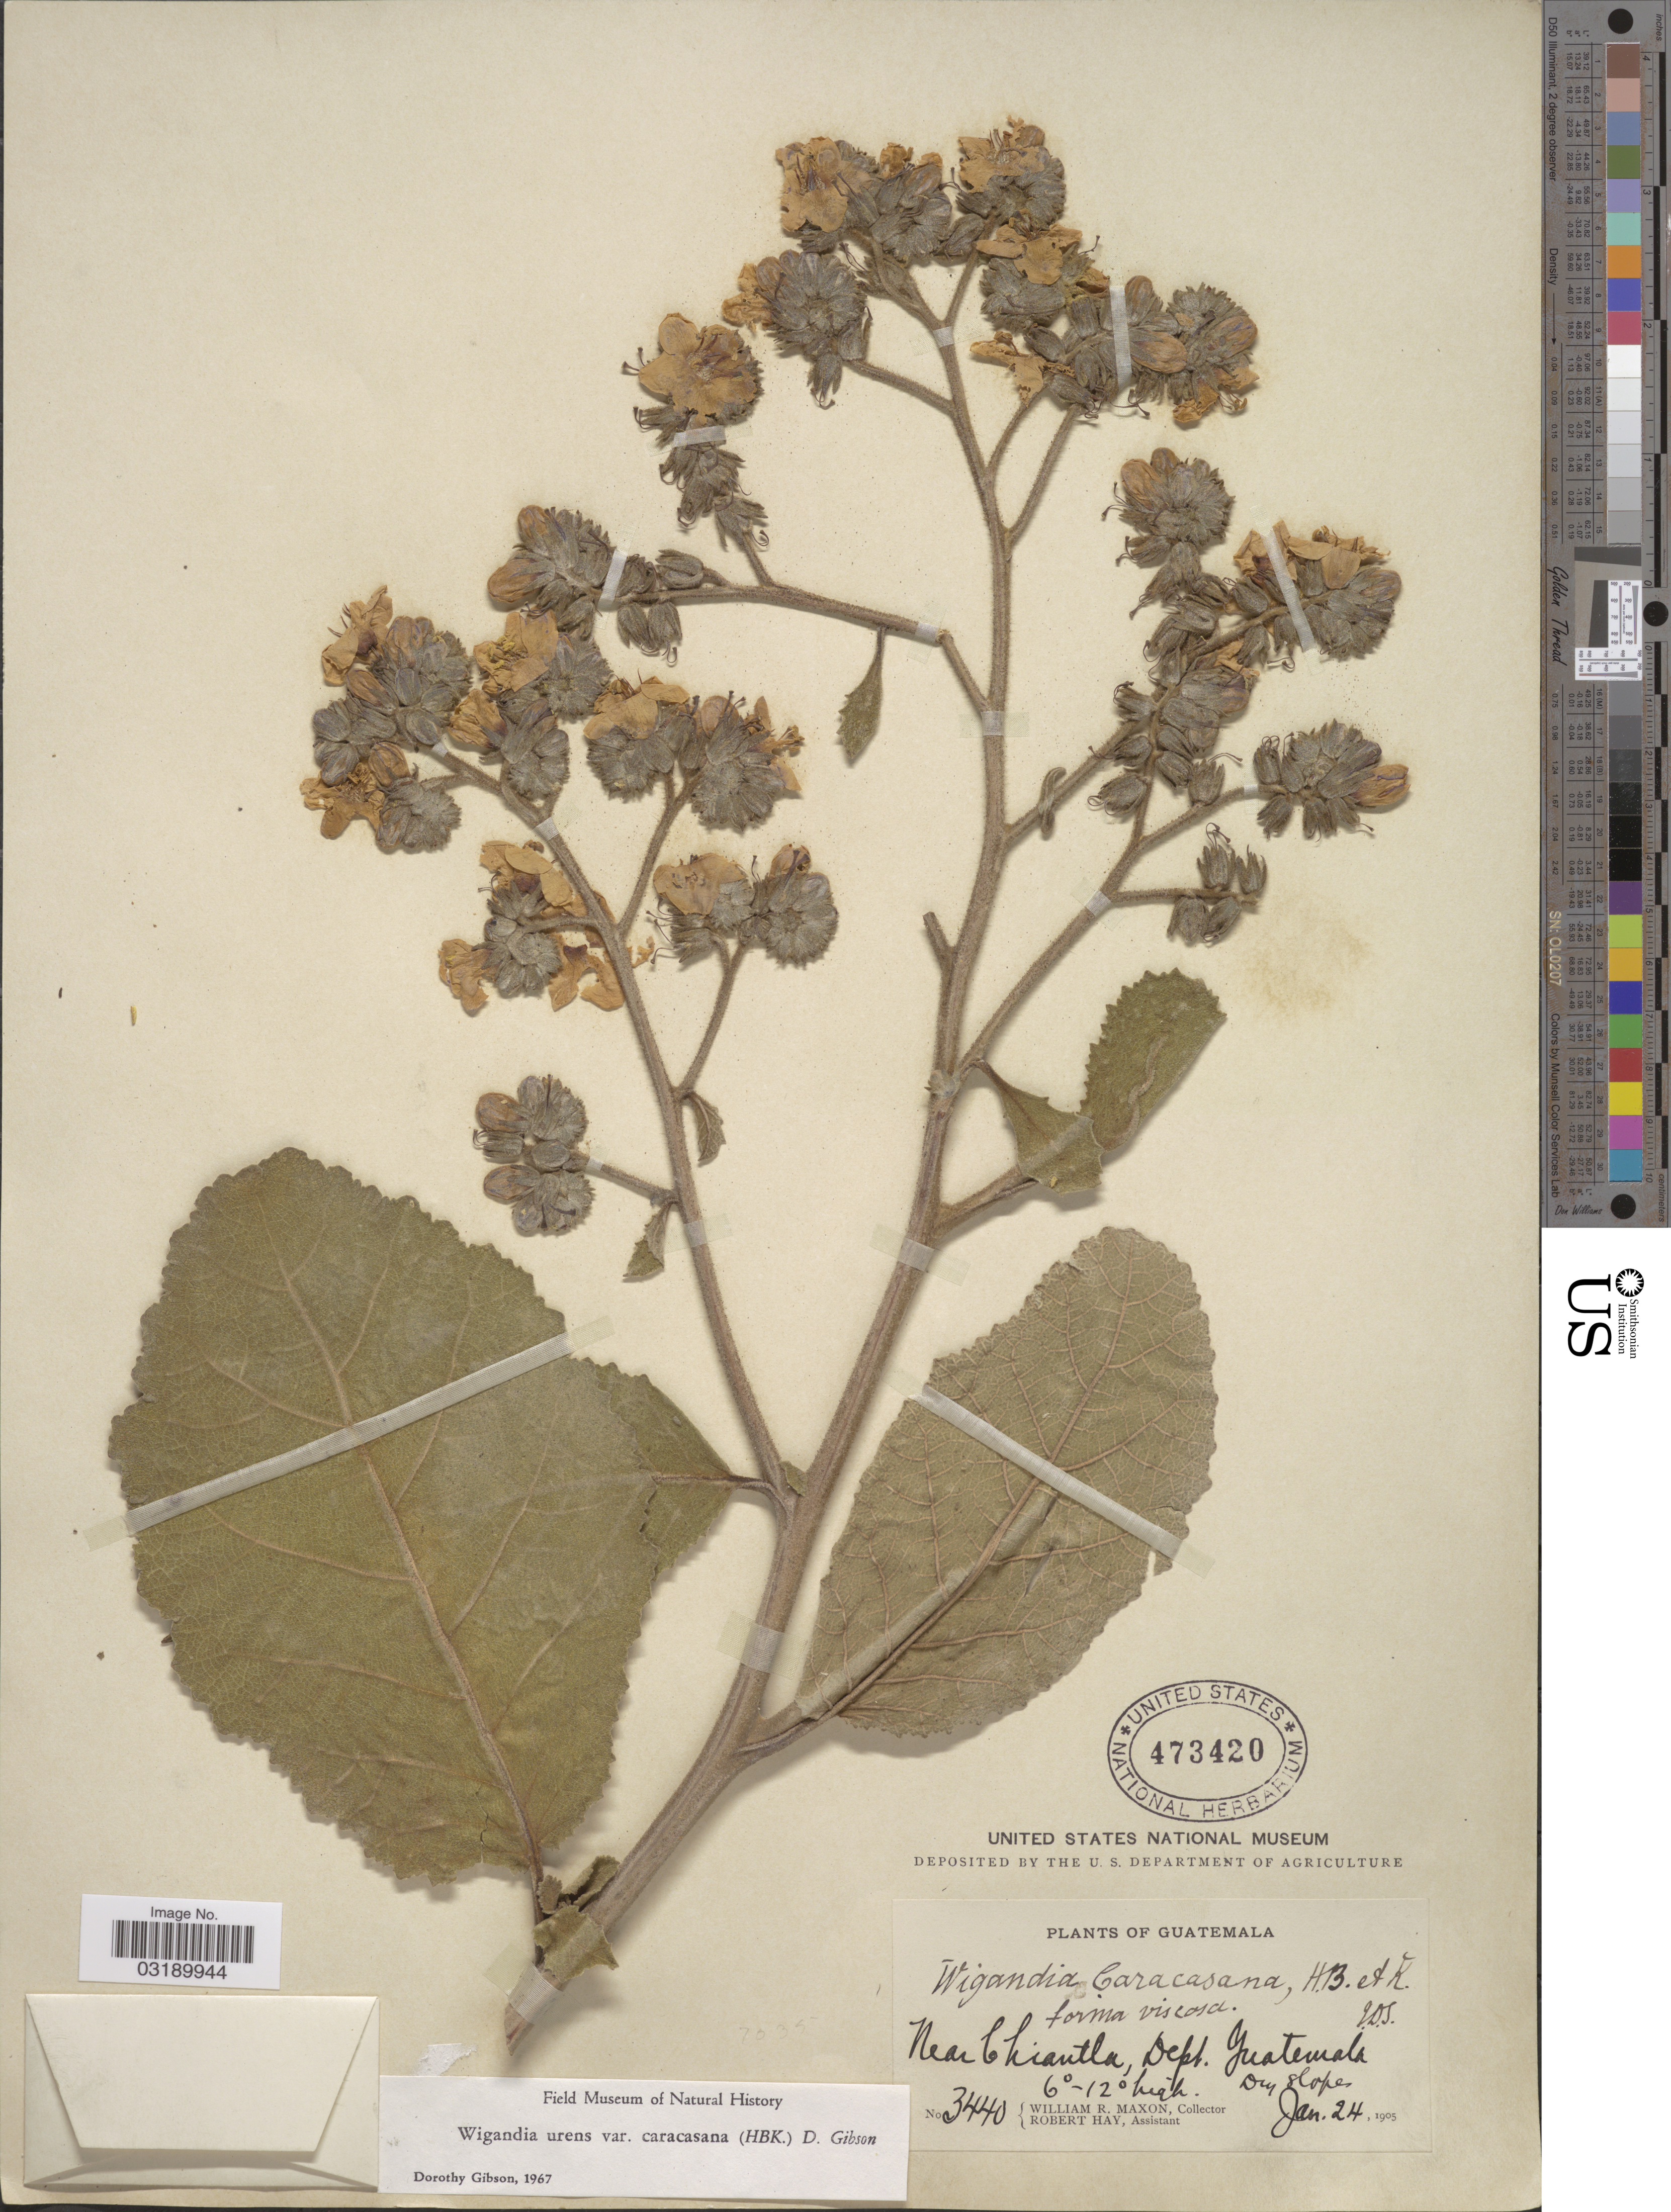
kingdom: Plantae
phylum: Tracheophyta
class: Magnoliopsida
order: Boraginales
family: Namaceae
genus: Wigandia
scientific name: Wigandia urens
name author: (Ruiz & Pav.) Kunth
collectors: W. R. Maxon & R. H. Hay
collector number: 3440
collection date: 1905-01-24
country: Guatemala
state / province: Guatemala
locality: Near Chiantla, Dept. Guatemala.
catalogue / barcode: US 473420